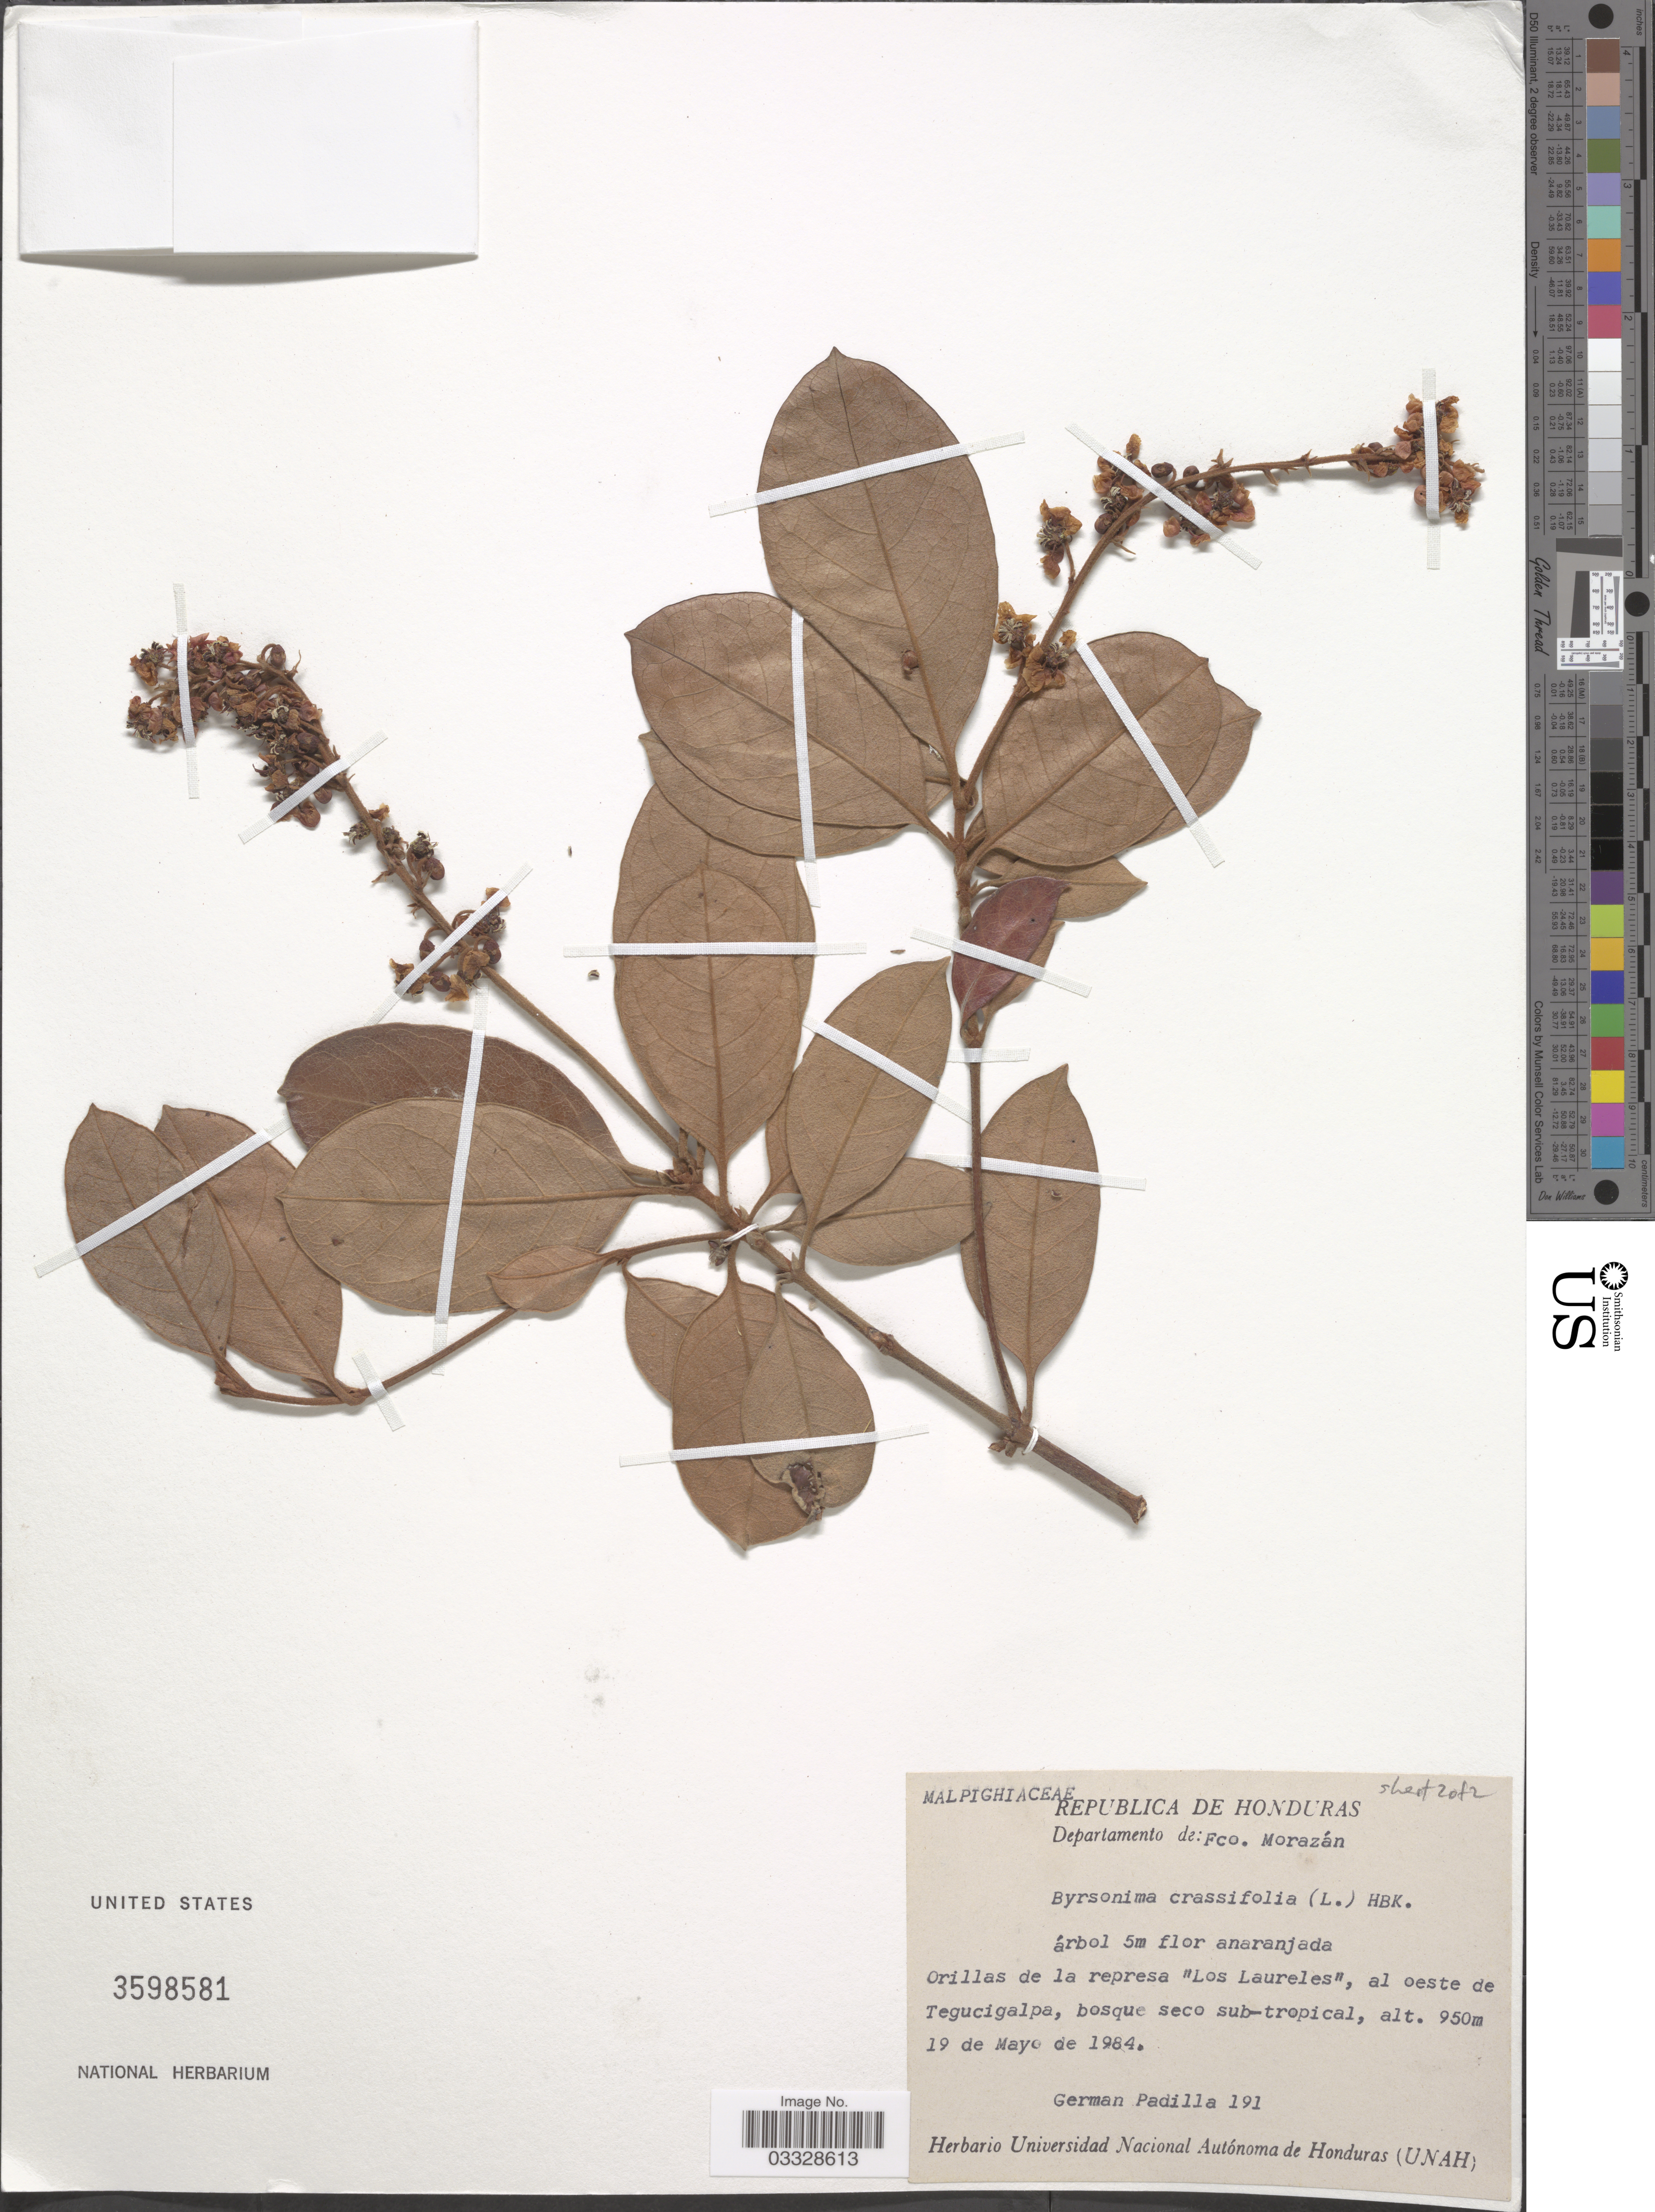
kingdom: Plantae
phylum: Tracheophyta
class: Magnoliopsida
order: Malpighiales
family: Malpighiaceae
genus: Byrsonima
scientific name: Byrsonima crassifolia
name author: (L.) Kunth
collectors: G. Padilla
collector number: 191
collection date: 1984-05-19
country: Honduras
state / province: Fco. Morazán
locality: Departamento de: Fco. Morazán. Orillas de la represa "Los Laureles", al oeste de Tegucigalpa.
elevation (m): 950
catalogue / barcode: US 3598581